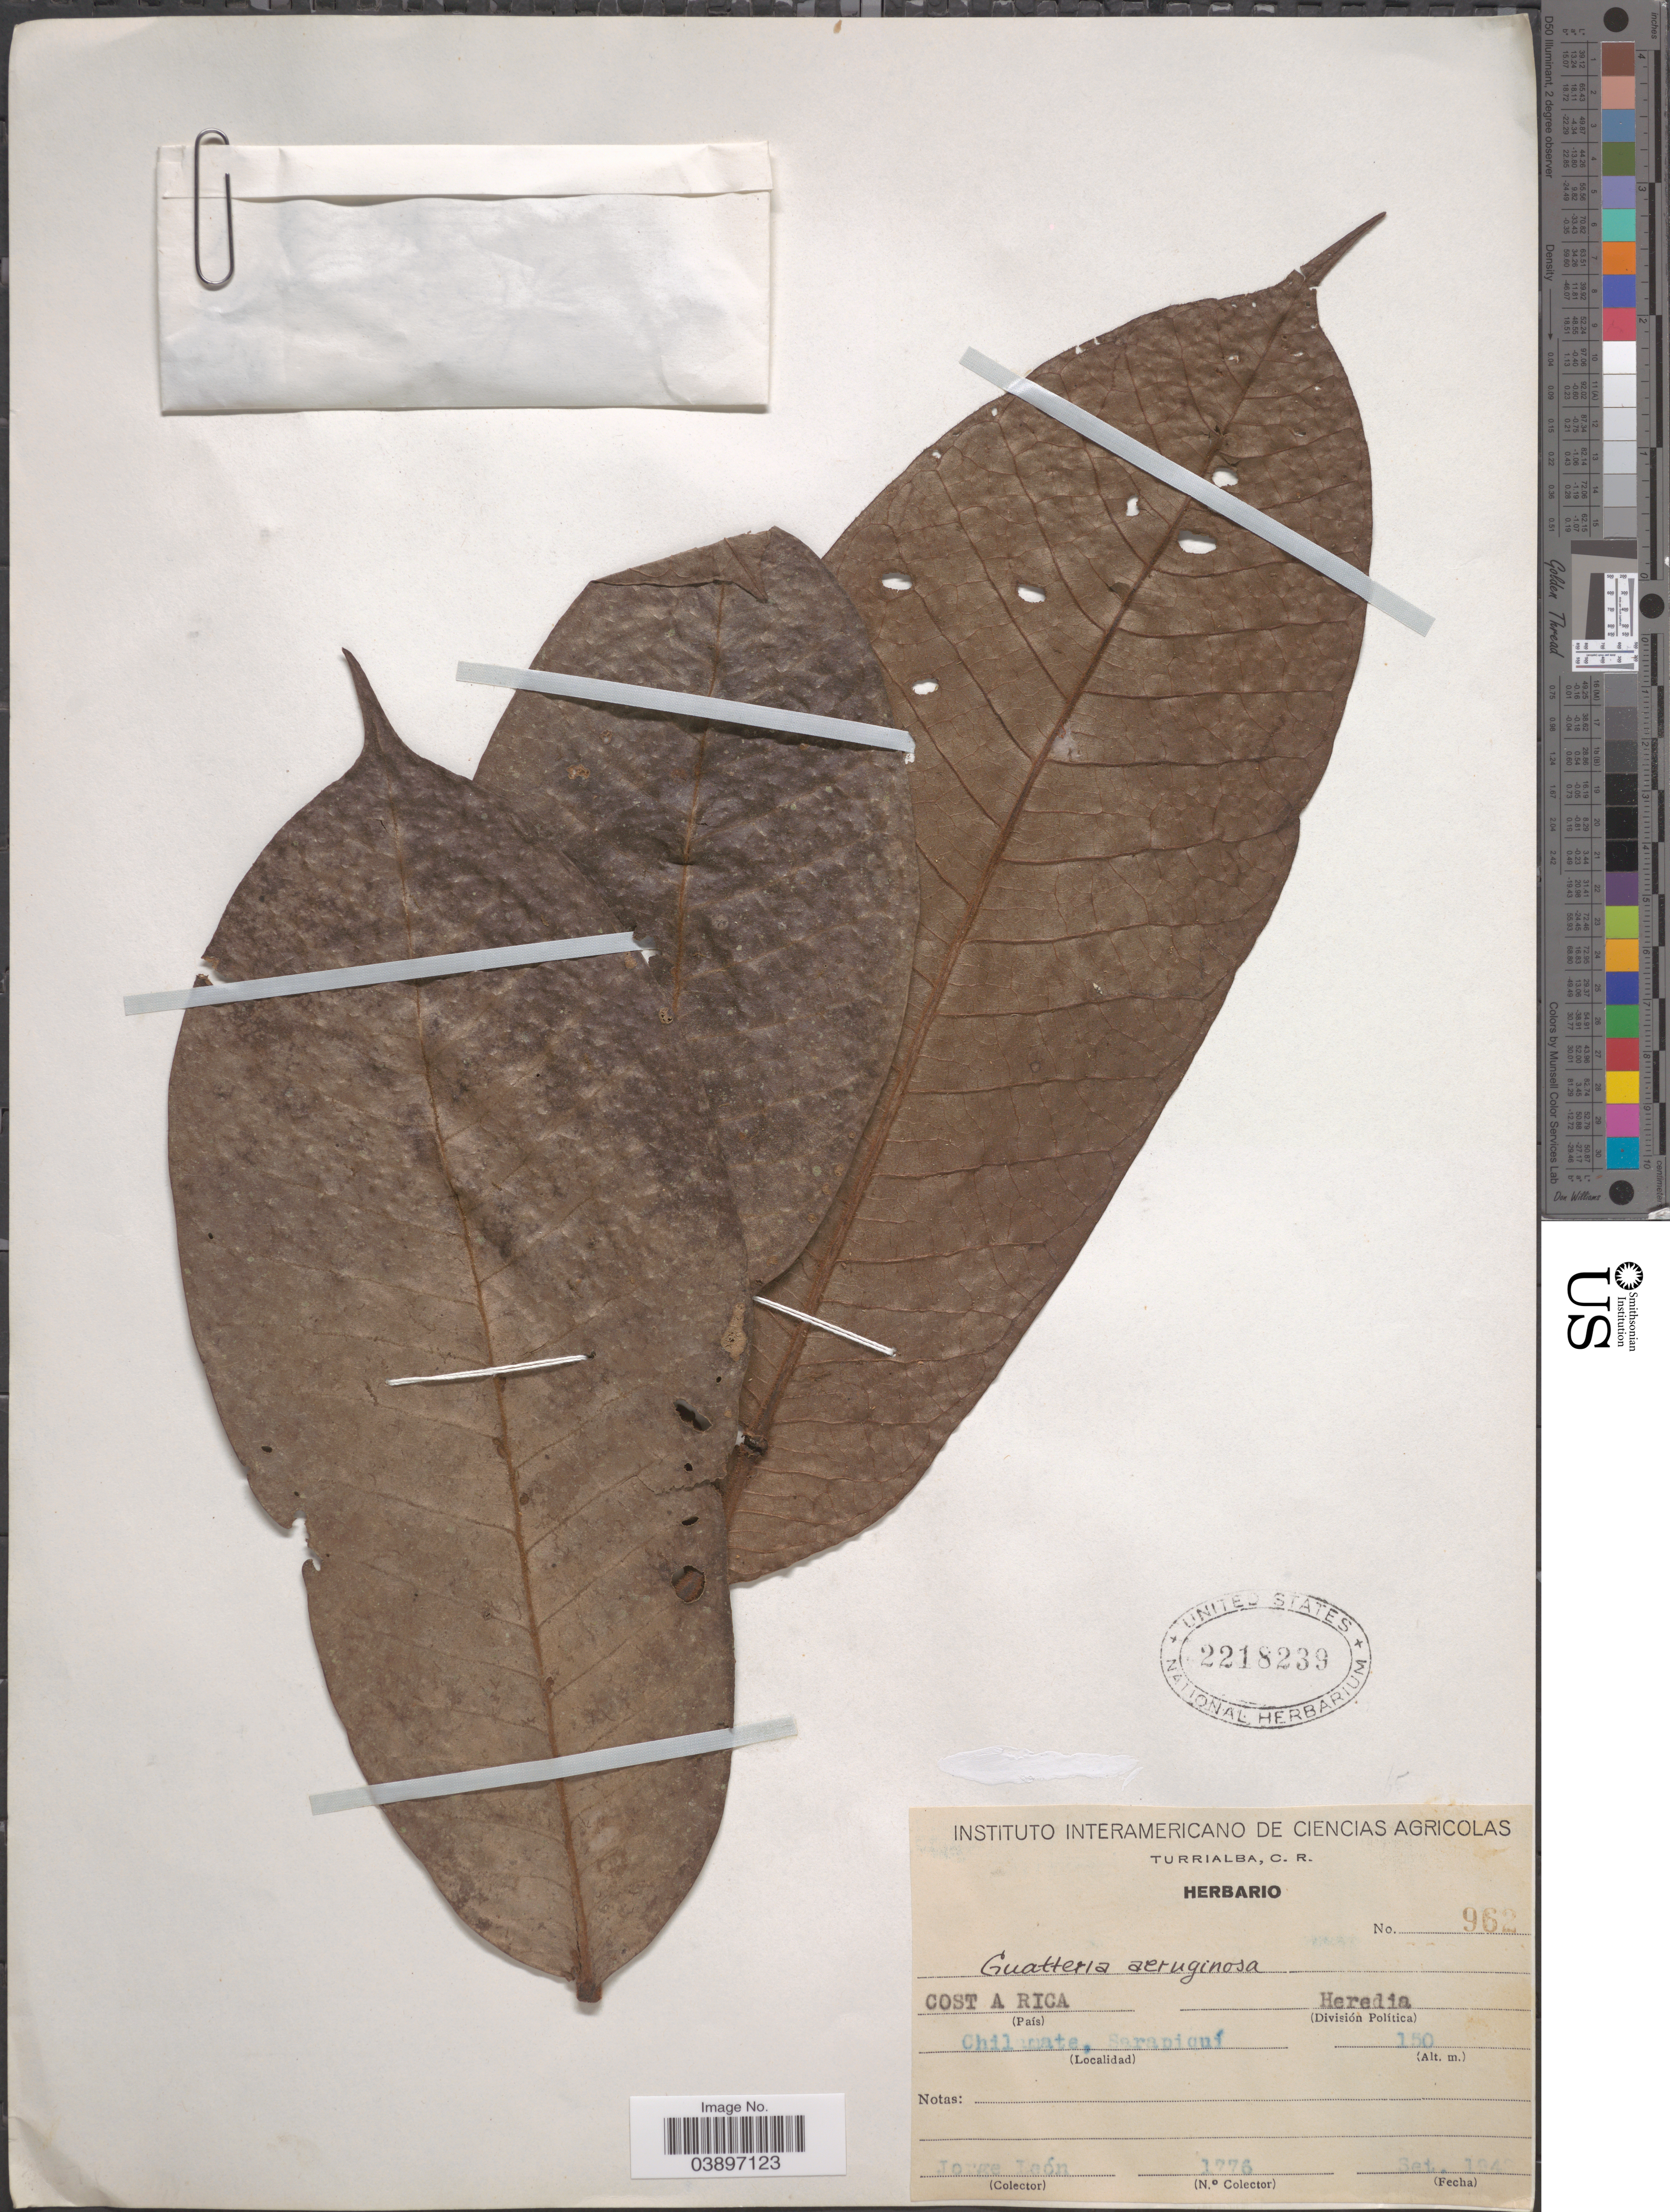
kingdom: Plantae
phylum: Tracheophyta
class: Magnoliopsida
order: Magnoliales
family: Annonaceae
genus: Guatteria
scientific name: Guatteria aeruginosa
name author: Standl.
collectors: J. León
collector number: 1776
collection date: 1942-09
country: Costa Rica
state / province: Heredia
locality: Chilamate, Sarapiquí.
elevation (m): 150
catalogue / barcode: US 2218239